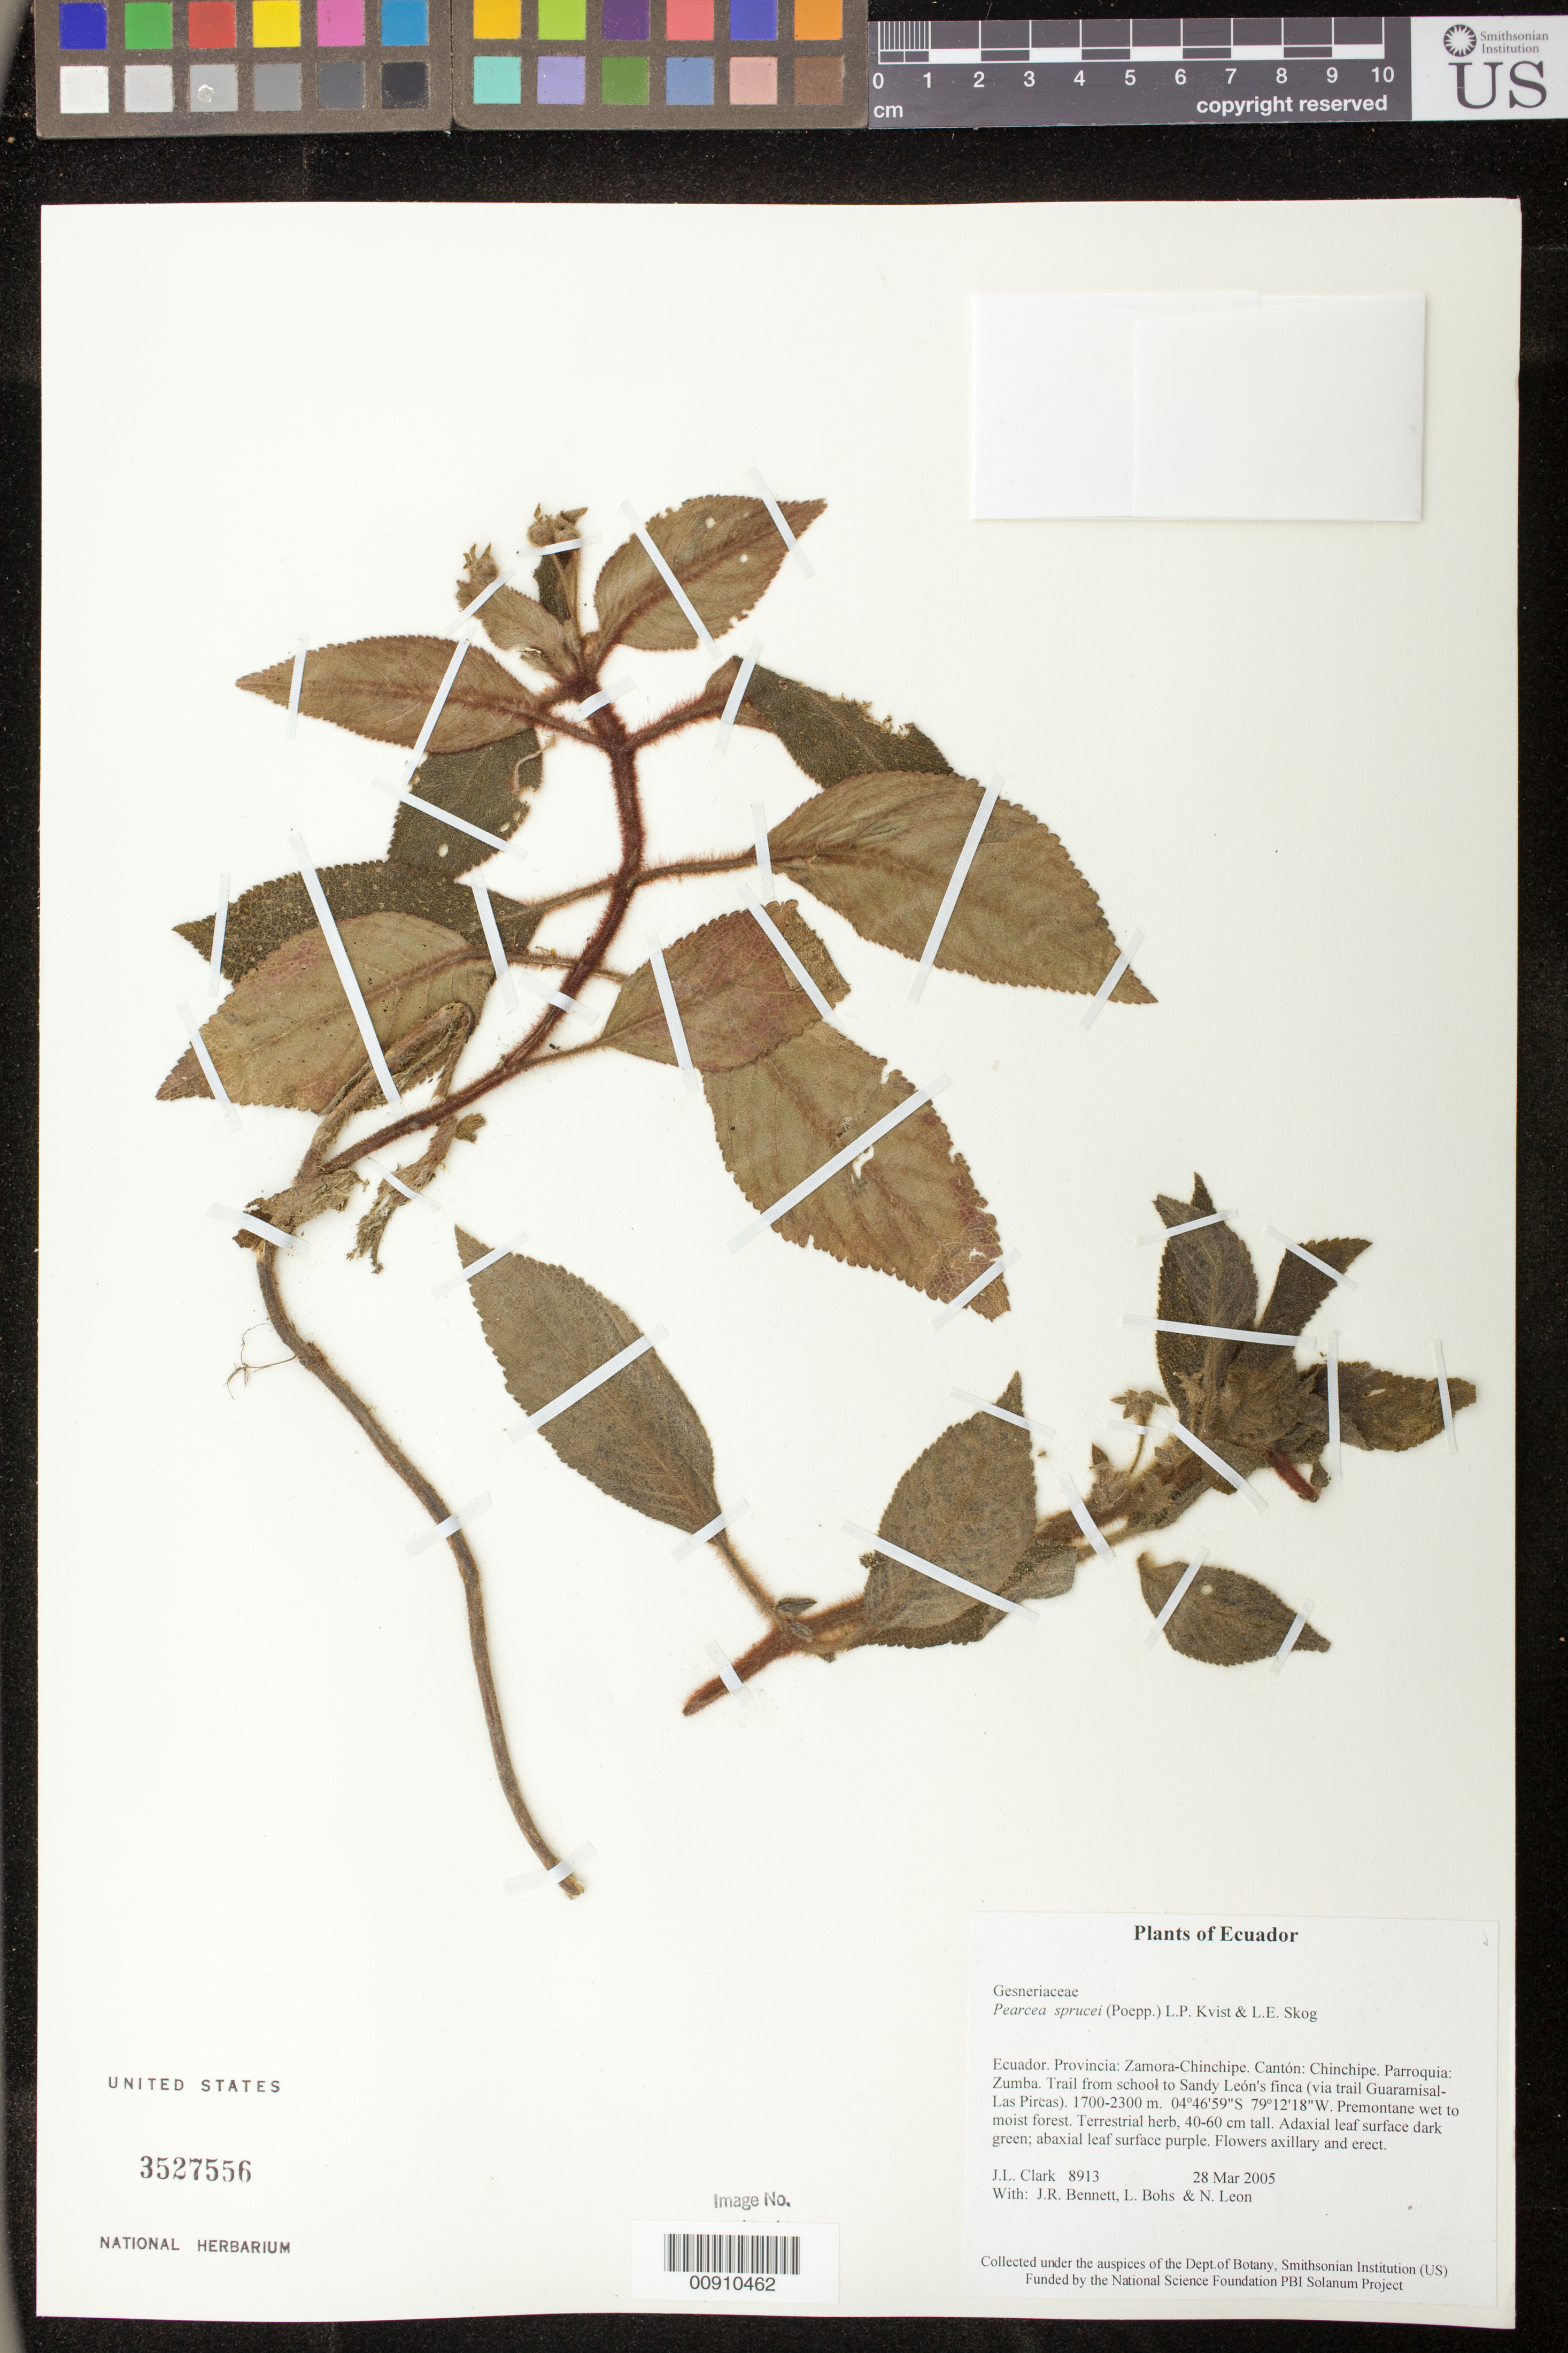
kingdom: Plantae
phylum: Tracheophyta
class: Magnoliopsida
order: Lamiales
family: Gesneriaceae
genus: Pearcea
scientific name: Pearcea sprucei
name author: (Britton) L.P. Kvist & L.E. Skog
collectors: J. L. Clark, J. R. Bennett, L. A. Bohs & N. Leon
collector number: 8913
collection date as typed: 28 Mar 2005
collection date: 2005-03-28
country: Ecuador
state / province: Zamora-Chinchipe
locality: Chinchipe. Parroquia: Zumba. Trail from school to Sandy León's finca (via trail Guaramisal-Las Pircas).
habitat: Premontane wet to moist forest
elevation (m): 1700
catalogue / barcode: US 3527556